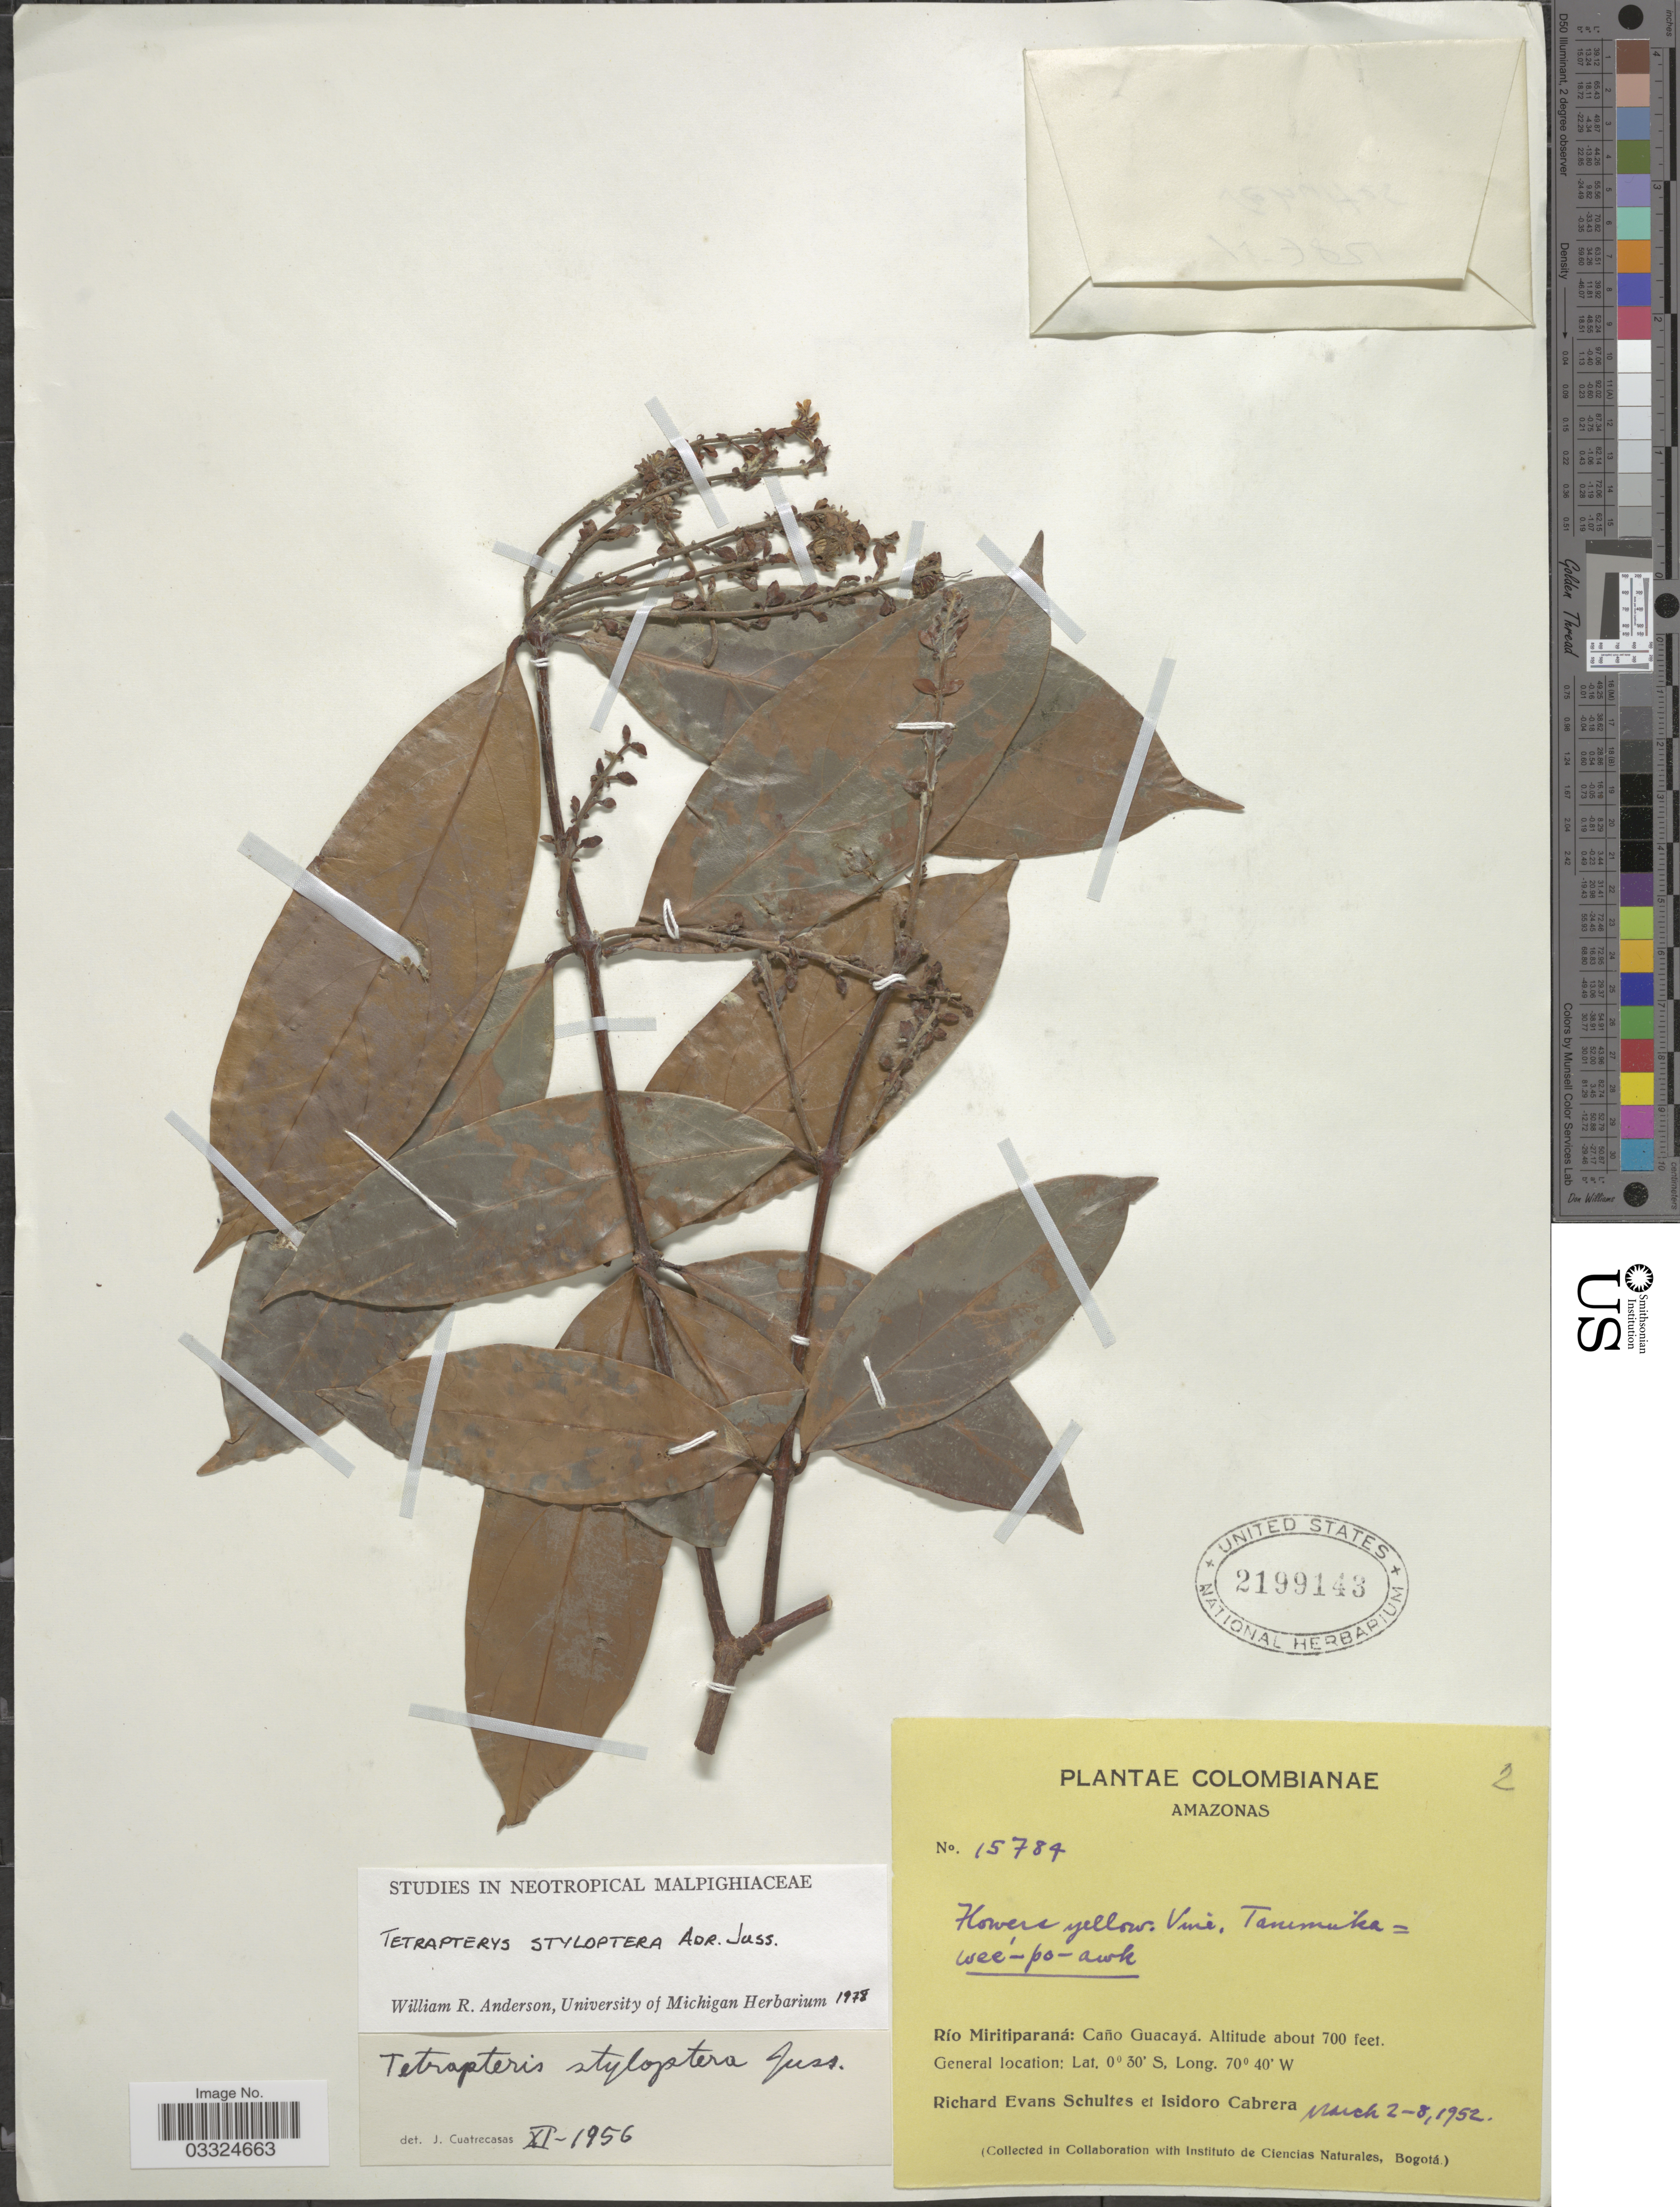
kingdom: Plantae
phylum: Tracheophyta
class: Magnoliopsida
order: Malpighiales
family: Malpighiaceae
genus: Glicophyllum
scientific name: Glicophyllum stylopterum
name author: (A. Juss.) R.F. Almeida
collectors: R. E. Schultes & I. Cabrera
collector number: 15784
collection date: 1952-03-02/1952-03-08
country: Colombia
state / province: Amazônas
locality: Río Miritiparaná: Caño Guacayá.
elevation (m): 213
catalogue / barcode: US 2199143